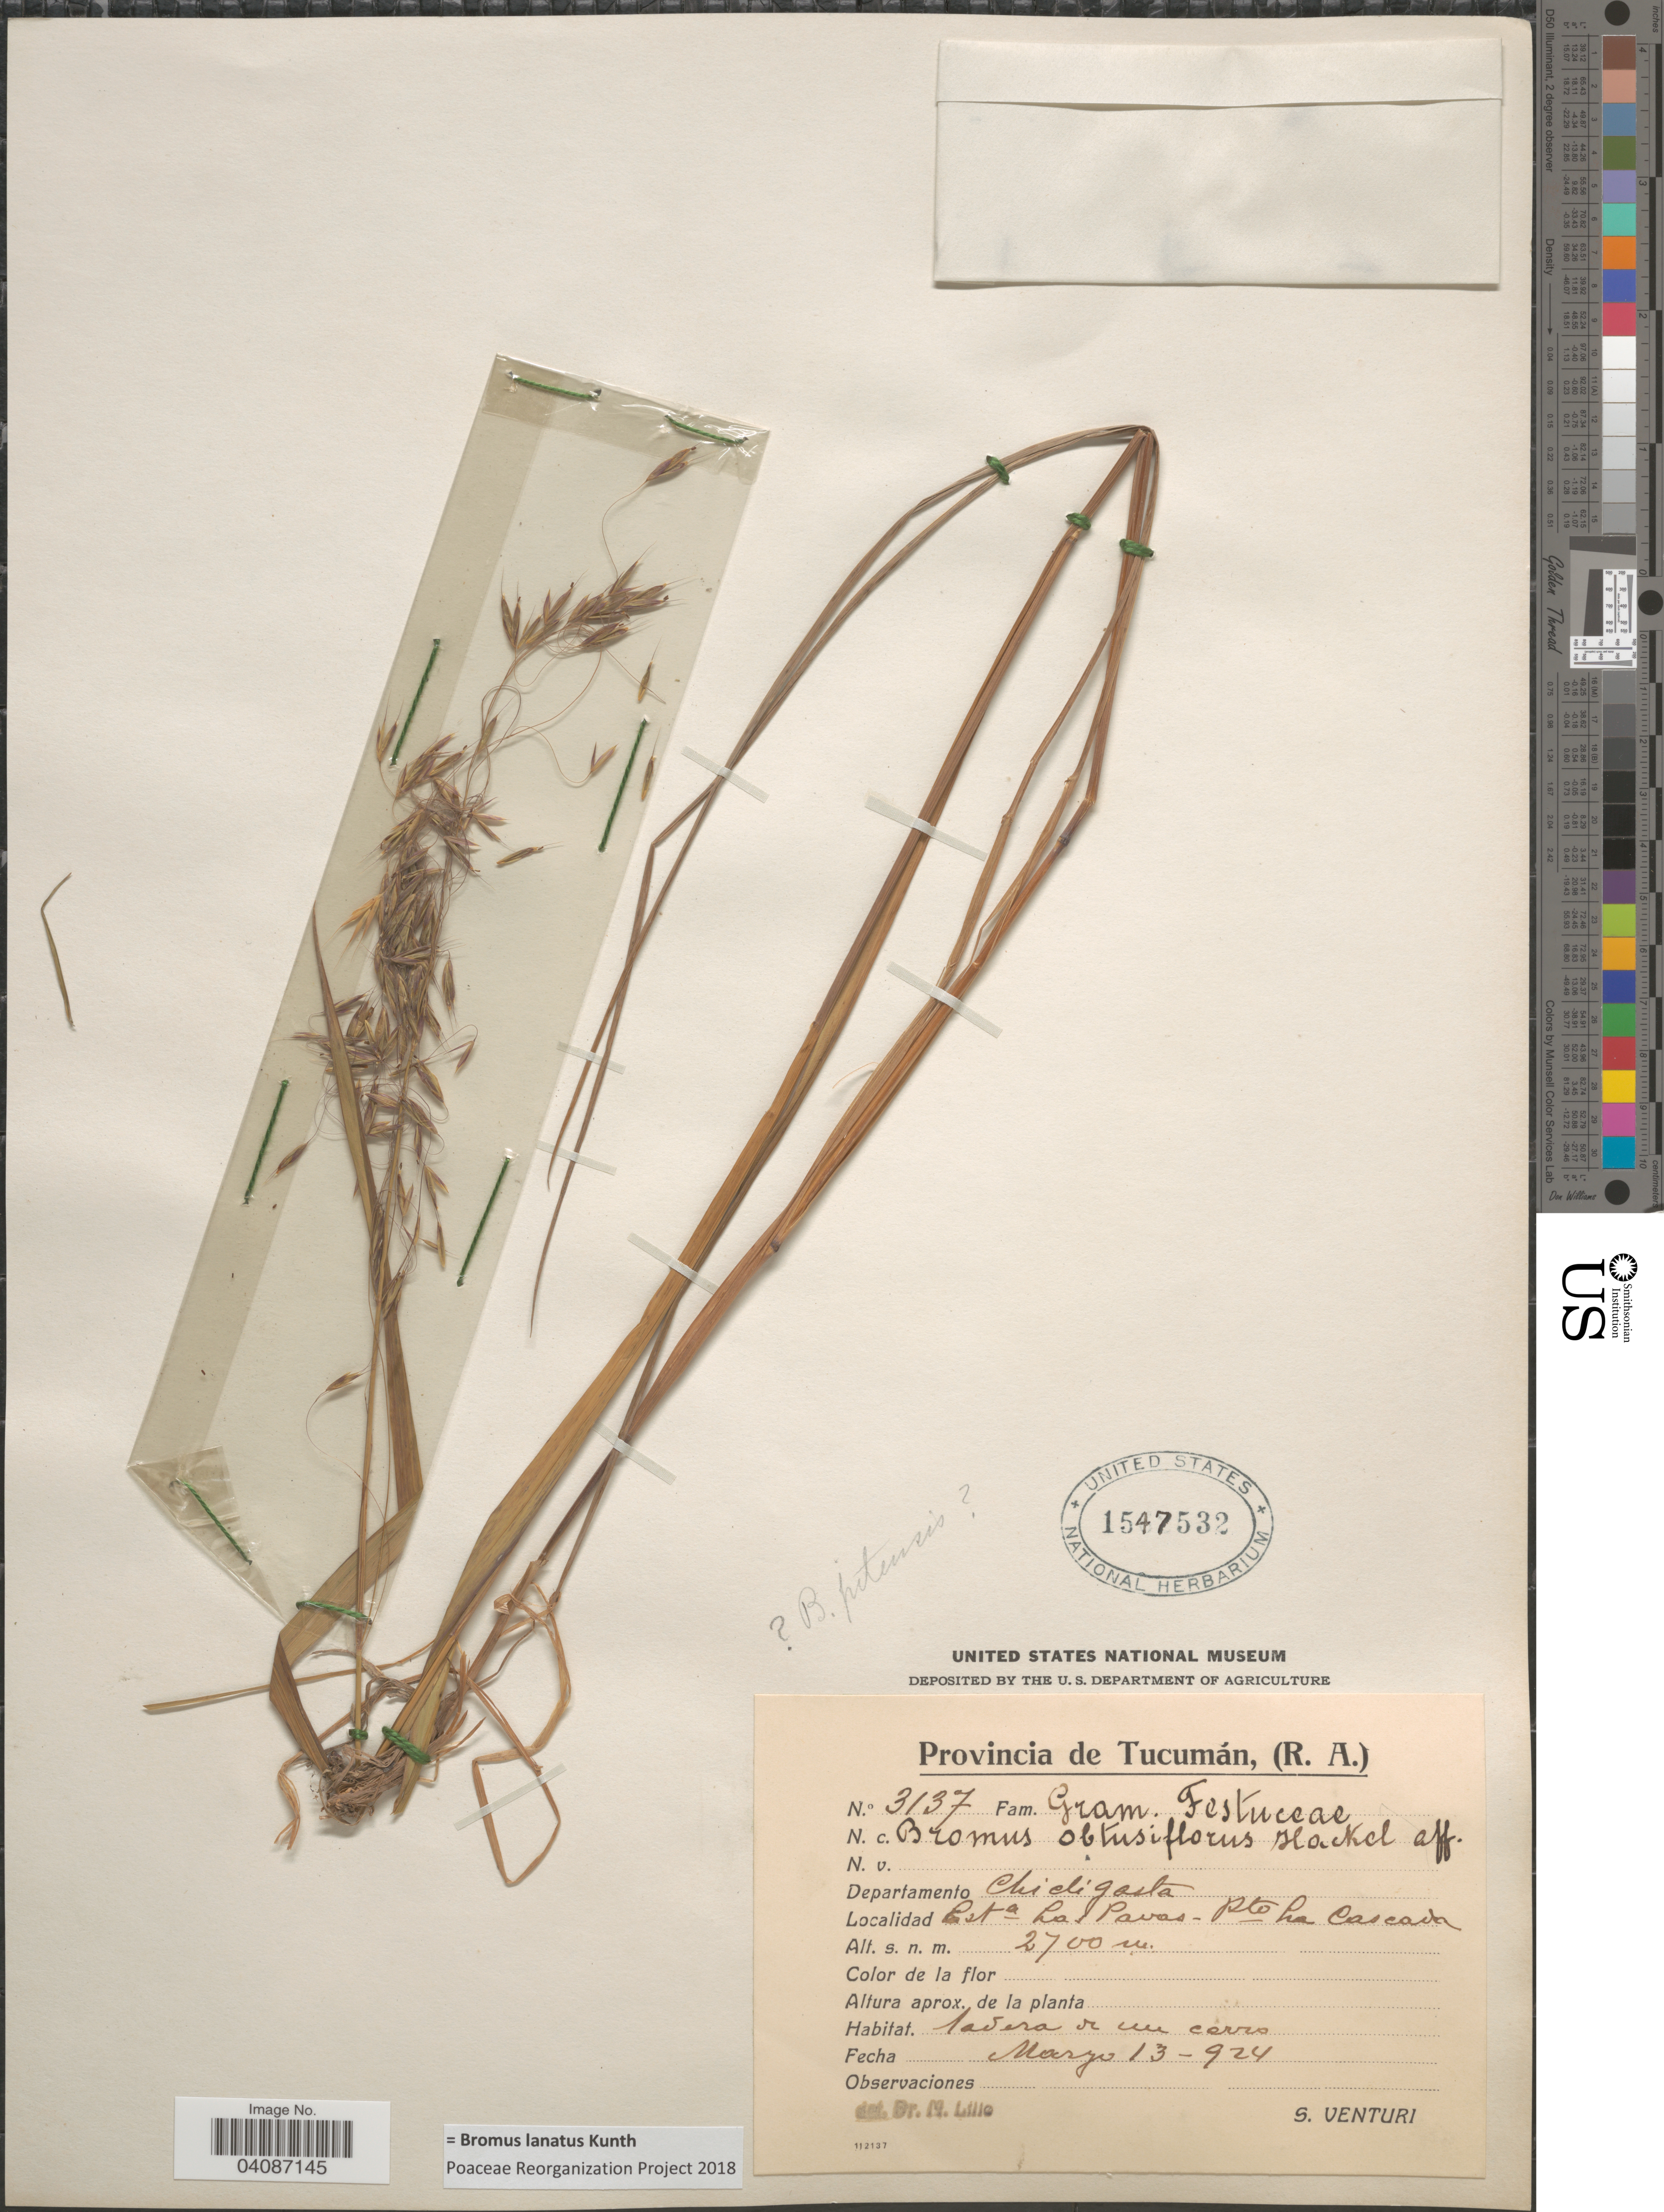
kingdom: Plantae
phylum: Tracheophyta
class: Liliopsida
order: Poales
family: Poaceae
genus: Bromus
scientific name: Bromus lanatus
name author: Kunth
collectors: S. Venturi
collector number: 3137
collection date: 1924-03-13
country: Argentina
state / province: Tucuman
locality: Departamento Chicligasta. Esta Las Pavas - Pto La Cascada.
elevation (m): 2700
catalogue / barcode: US 1547532